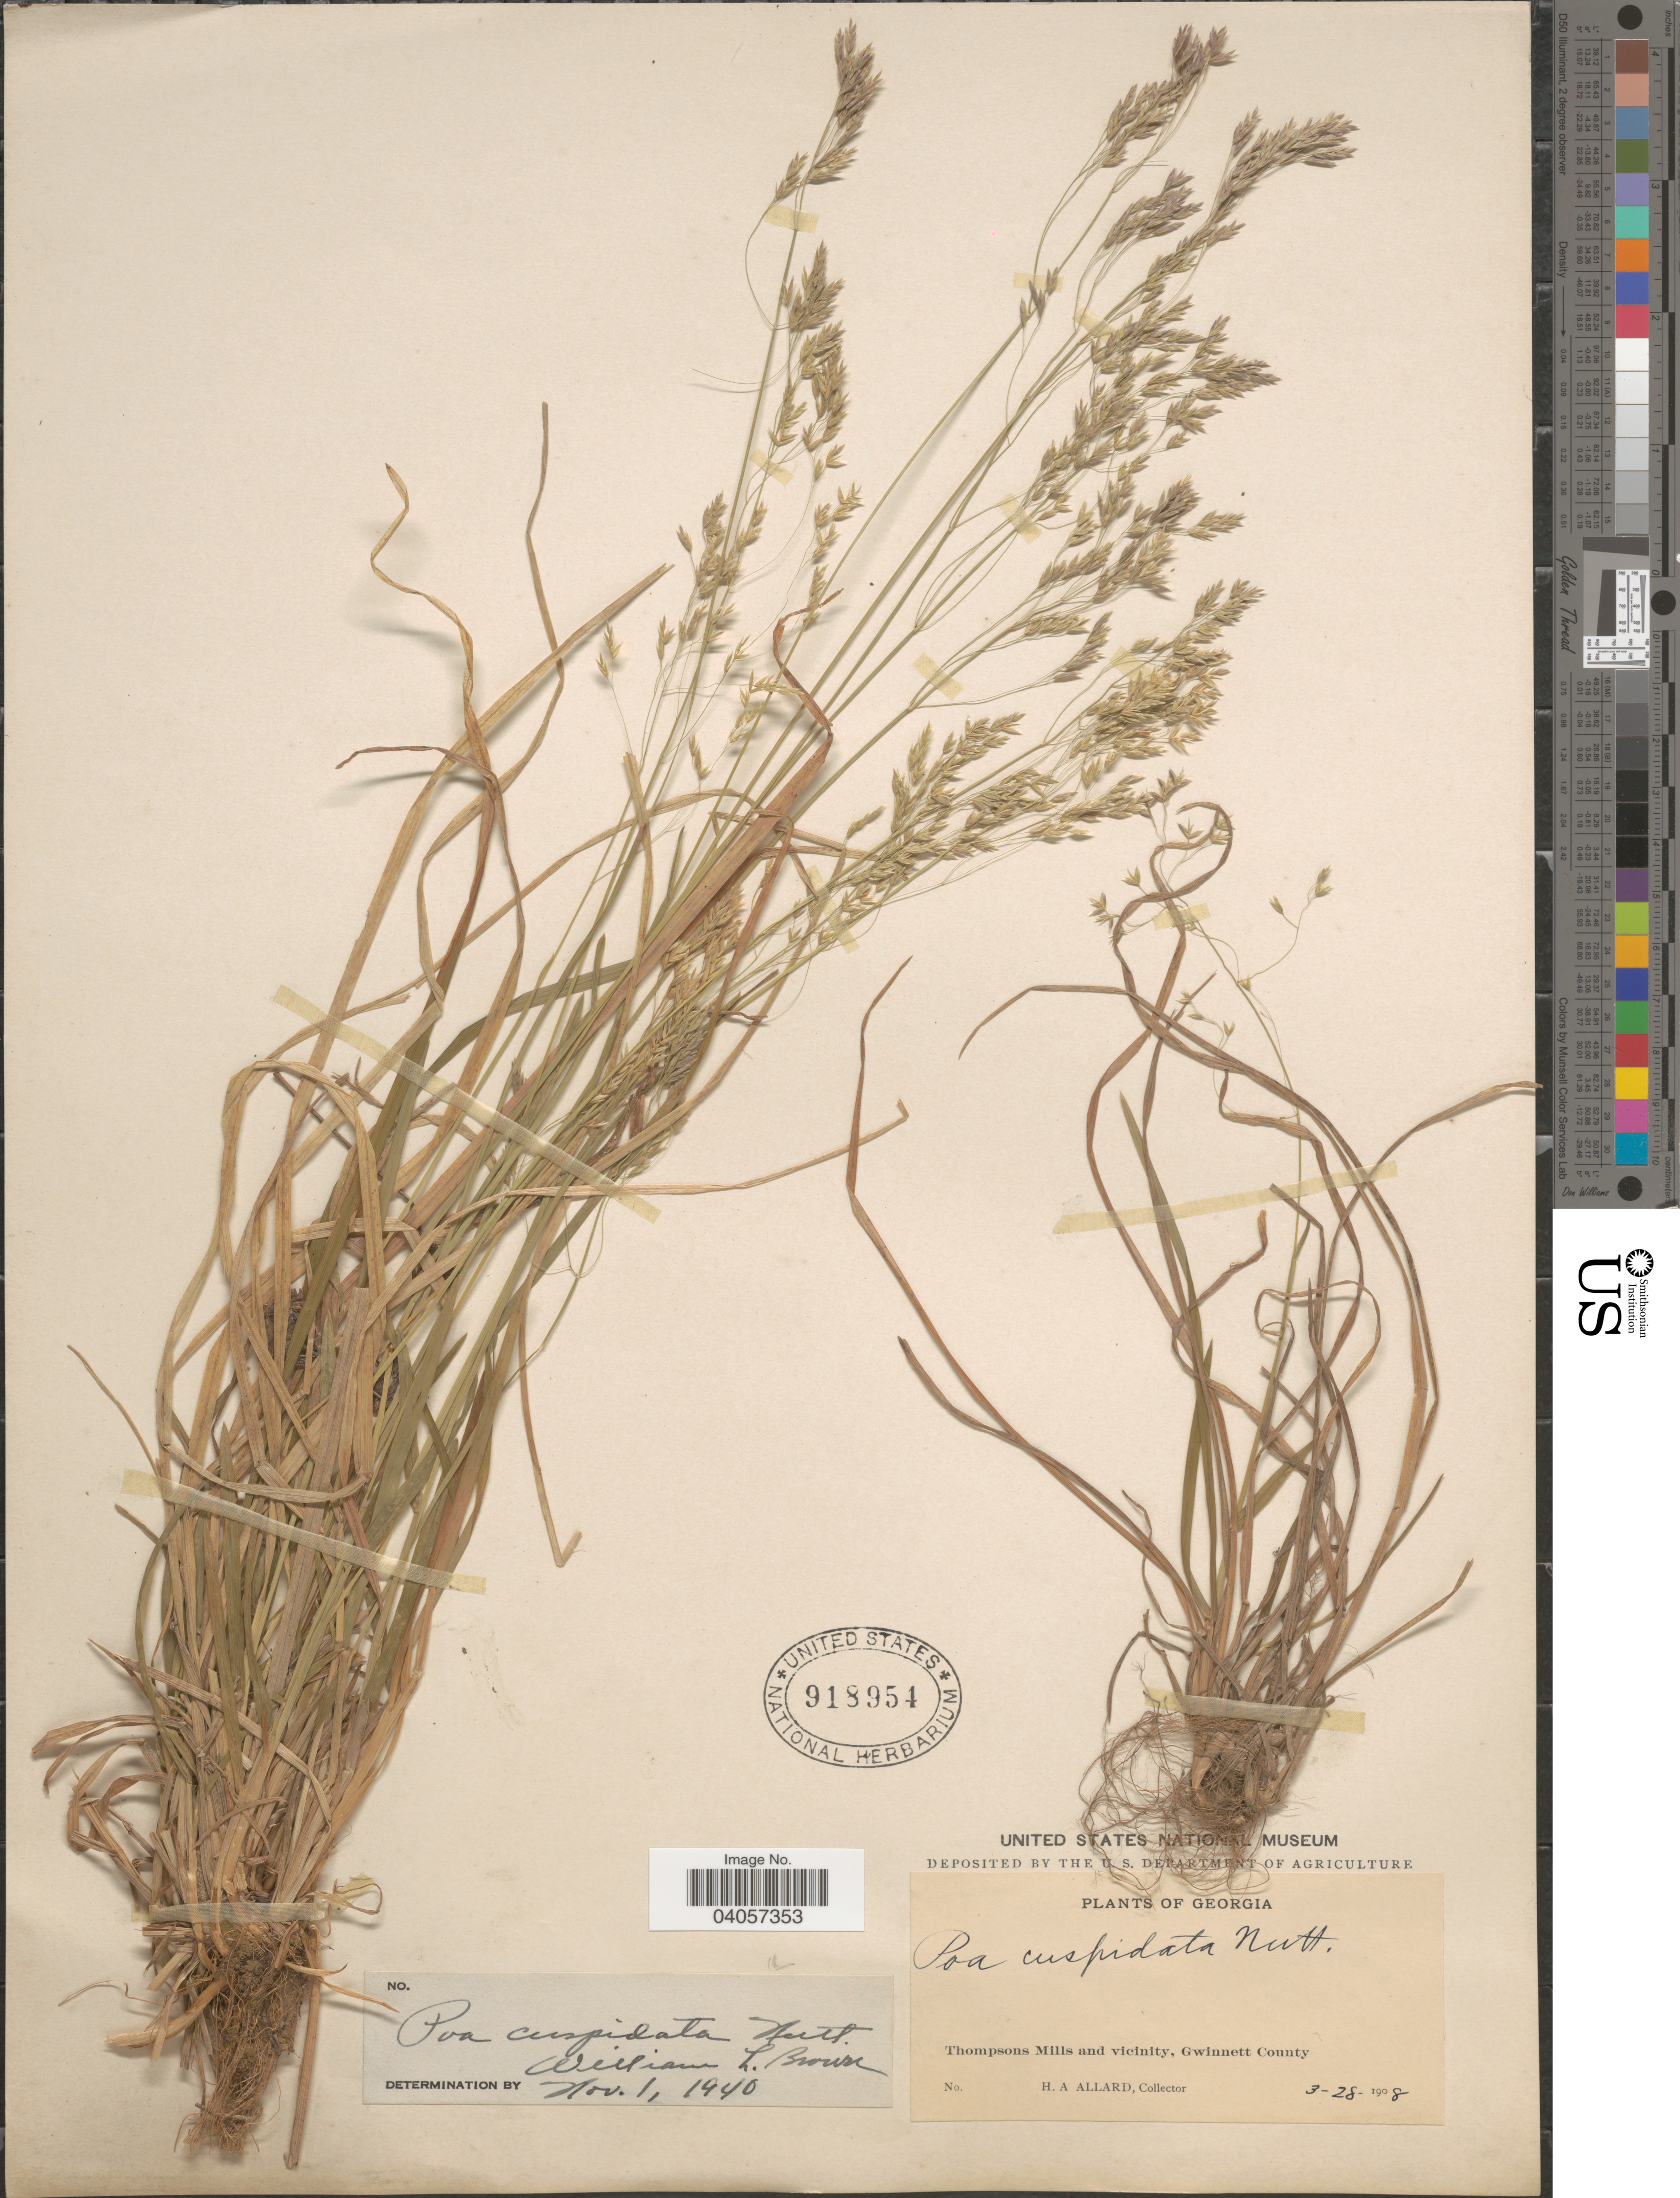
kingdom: Plantae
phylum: Tracheophyta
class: Liliopsida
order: Poales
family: Poaceae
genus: Poa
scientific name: Poa cuspidata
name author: Nutt.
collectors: H. A. Allard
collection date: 1908-03-28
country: United States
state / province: Georgia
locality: Thompsons Mills and vicinity, Gwinnett County.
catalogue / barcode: US 918954